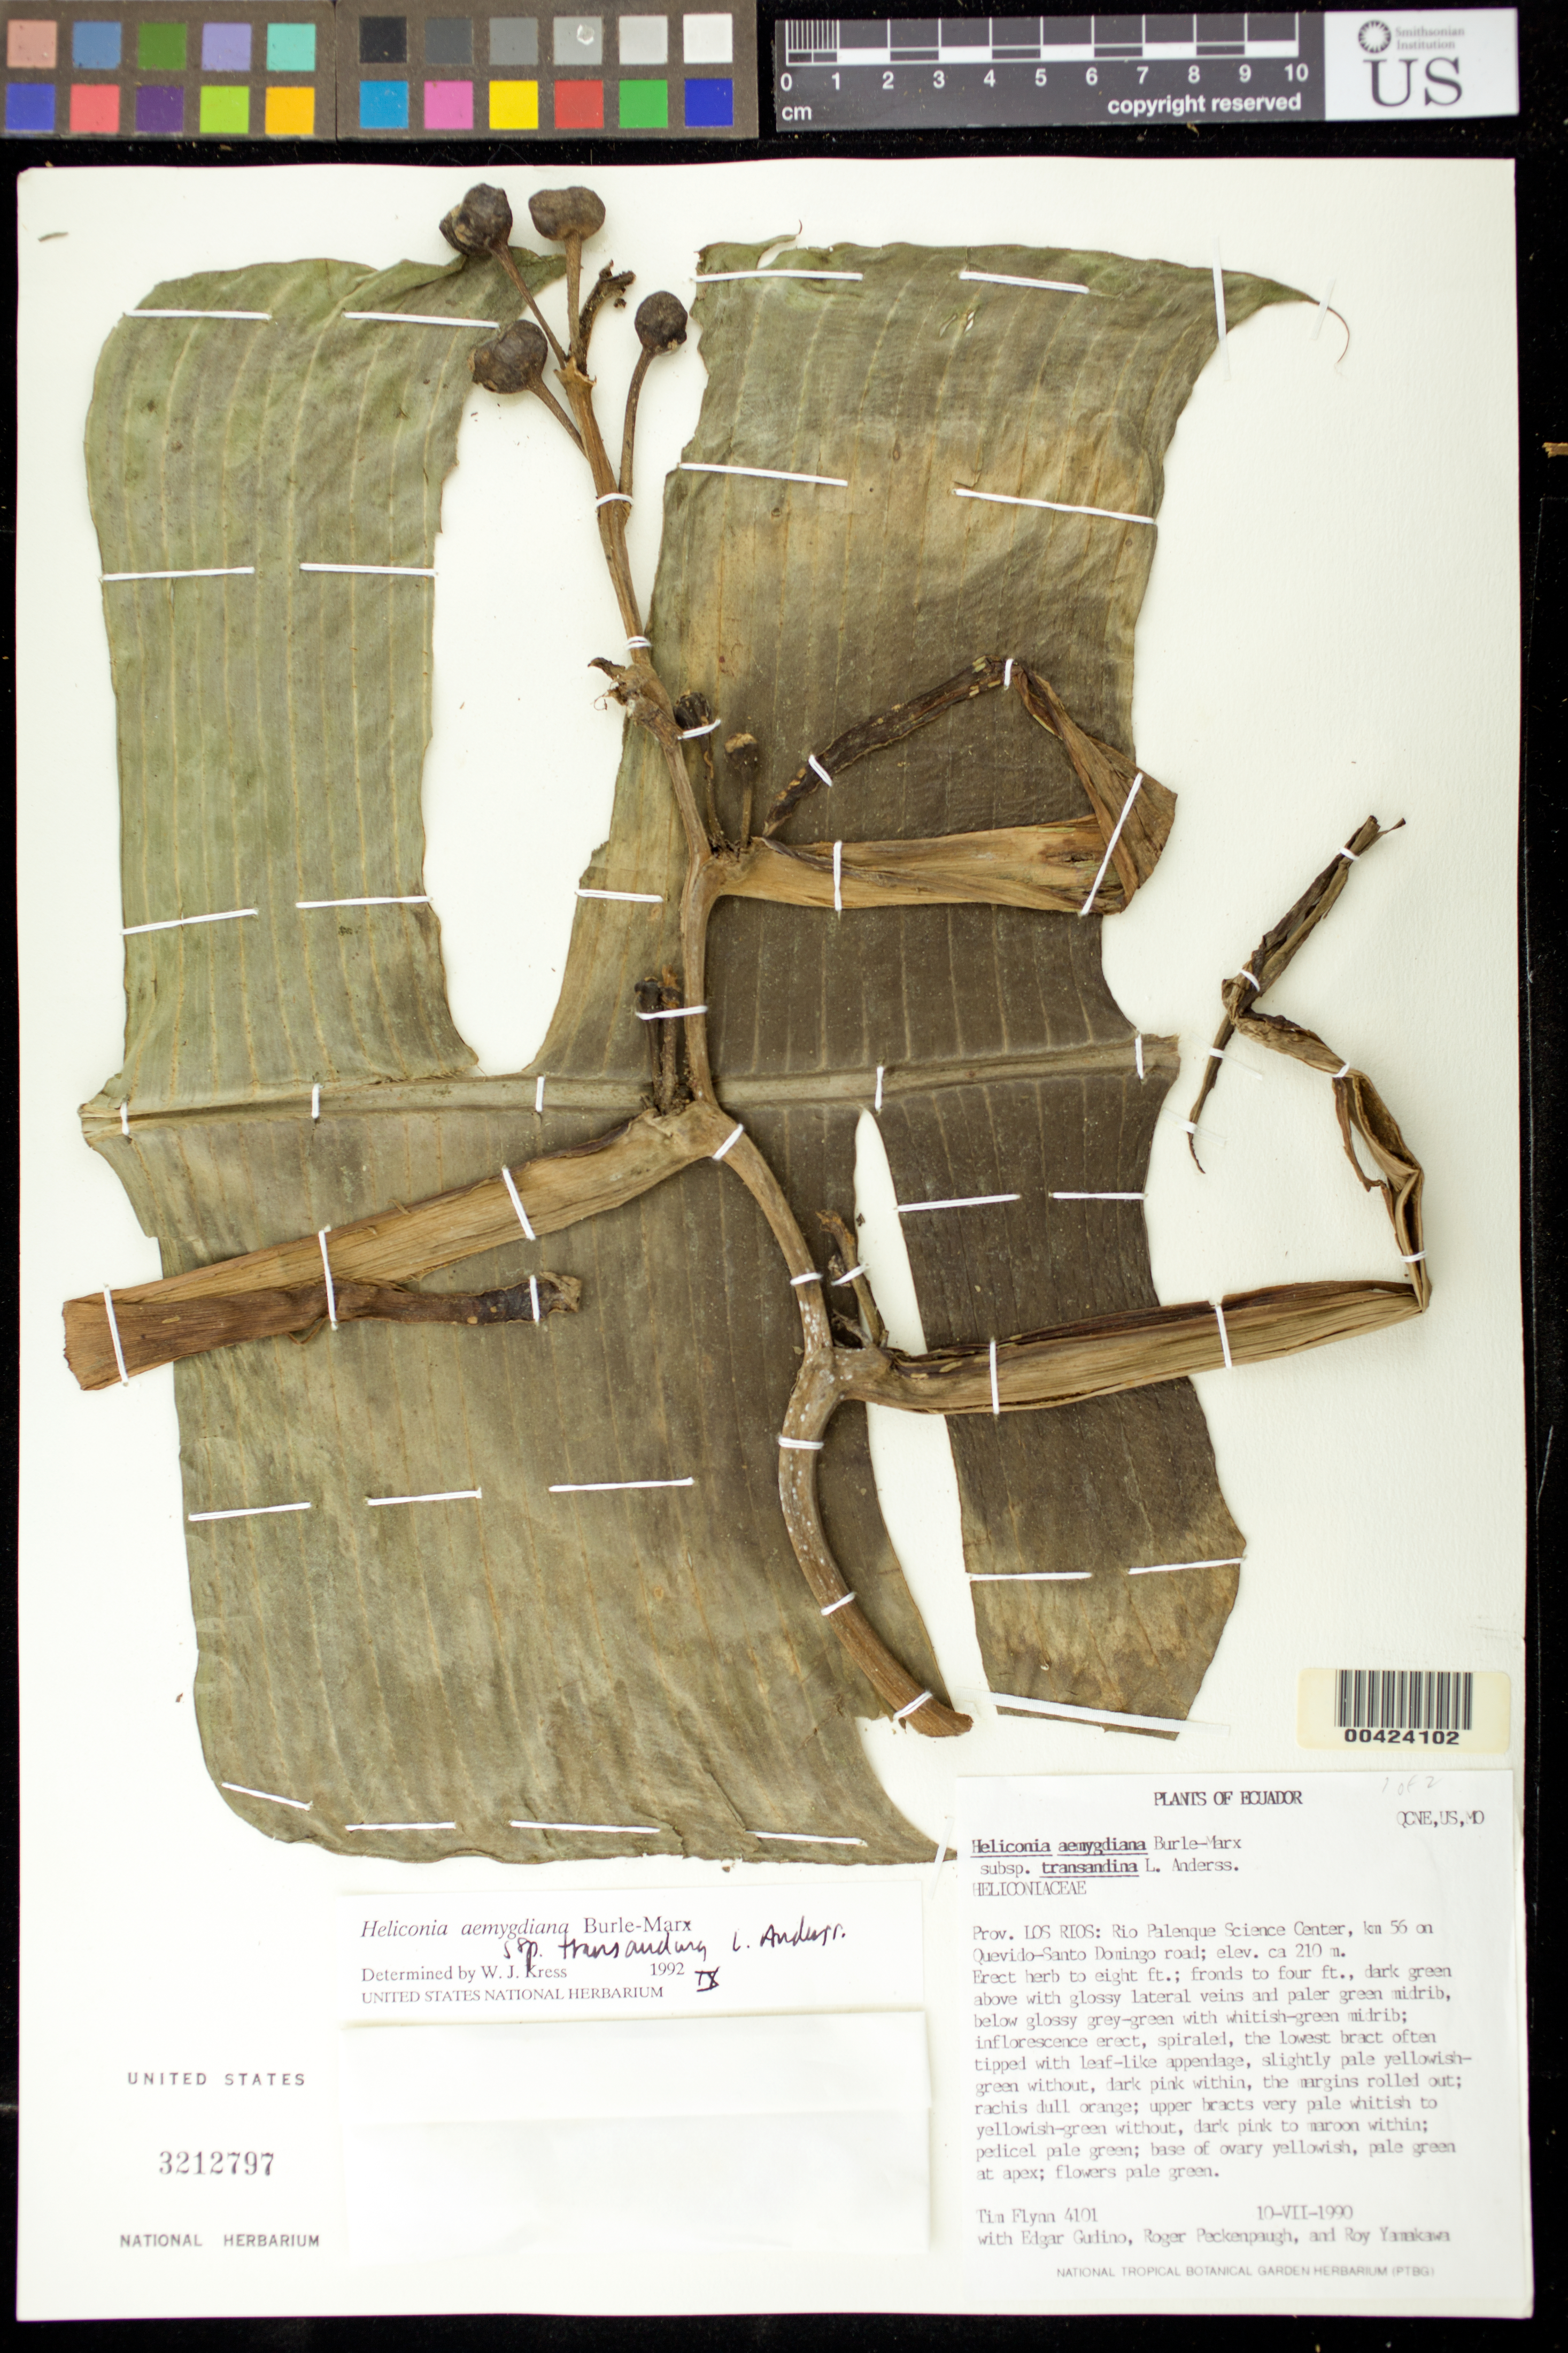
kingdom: Plantae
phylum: Tracheophyta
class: Liliopsida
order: Zingiberales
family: Heliconiaceae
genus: Heliconia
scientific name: Heliconia aemygdiana subsp. transandina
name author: L. Andersson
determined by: Kress, W. J., (US), Smithsonian Institution - National Museum of Natural History (UNITED STATES)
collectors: T. W. Flynn, E. Gudiño, R. Peckinpaugh & R. Yamakawa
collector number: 4101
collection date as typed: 10 Jul 1990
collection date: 1990-07-10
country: Ecuador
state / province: Los Ríos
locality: Rio palenque science centerkm 56 on the quevido - Santo Domingo rd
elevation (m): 210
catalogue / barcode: US 3212797